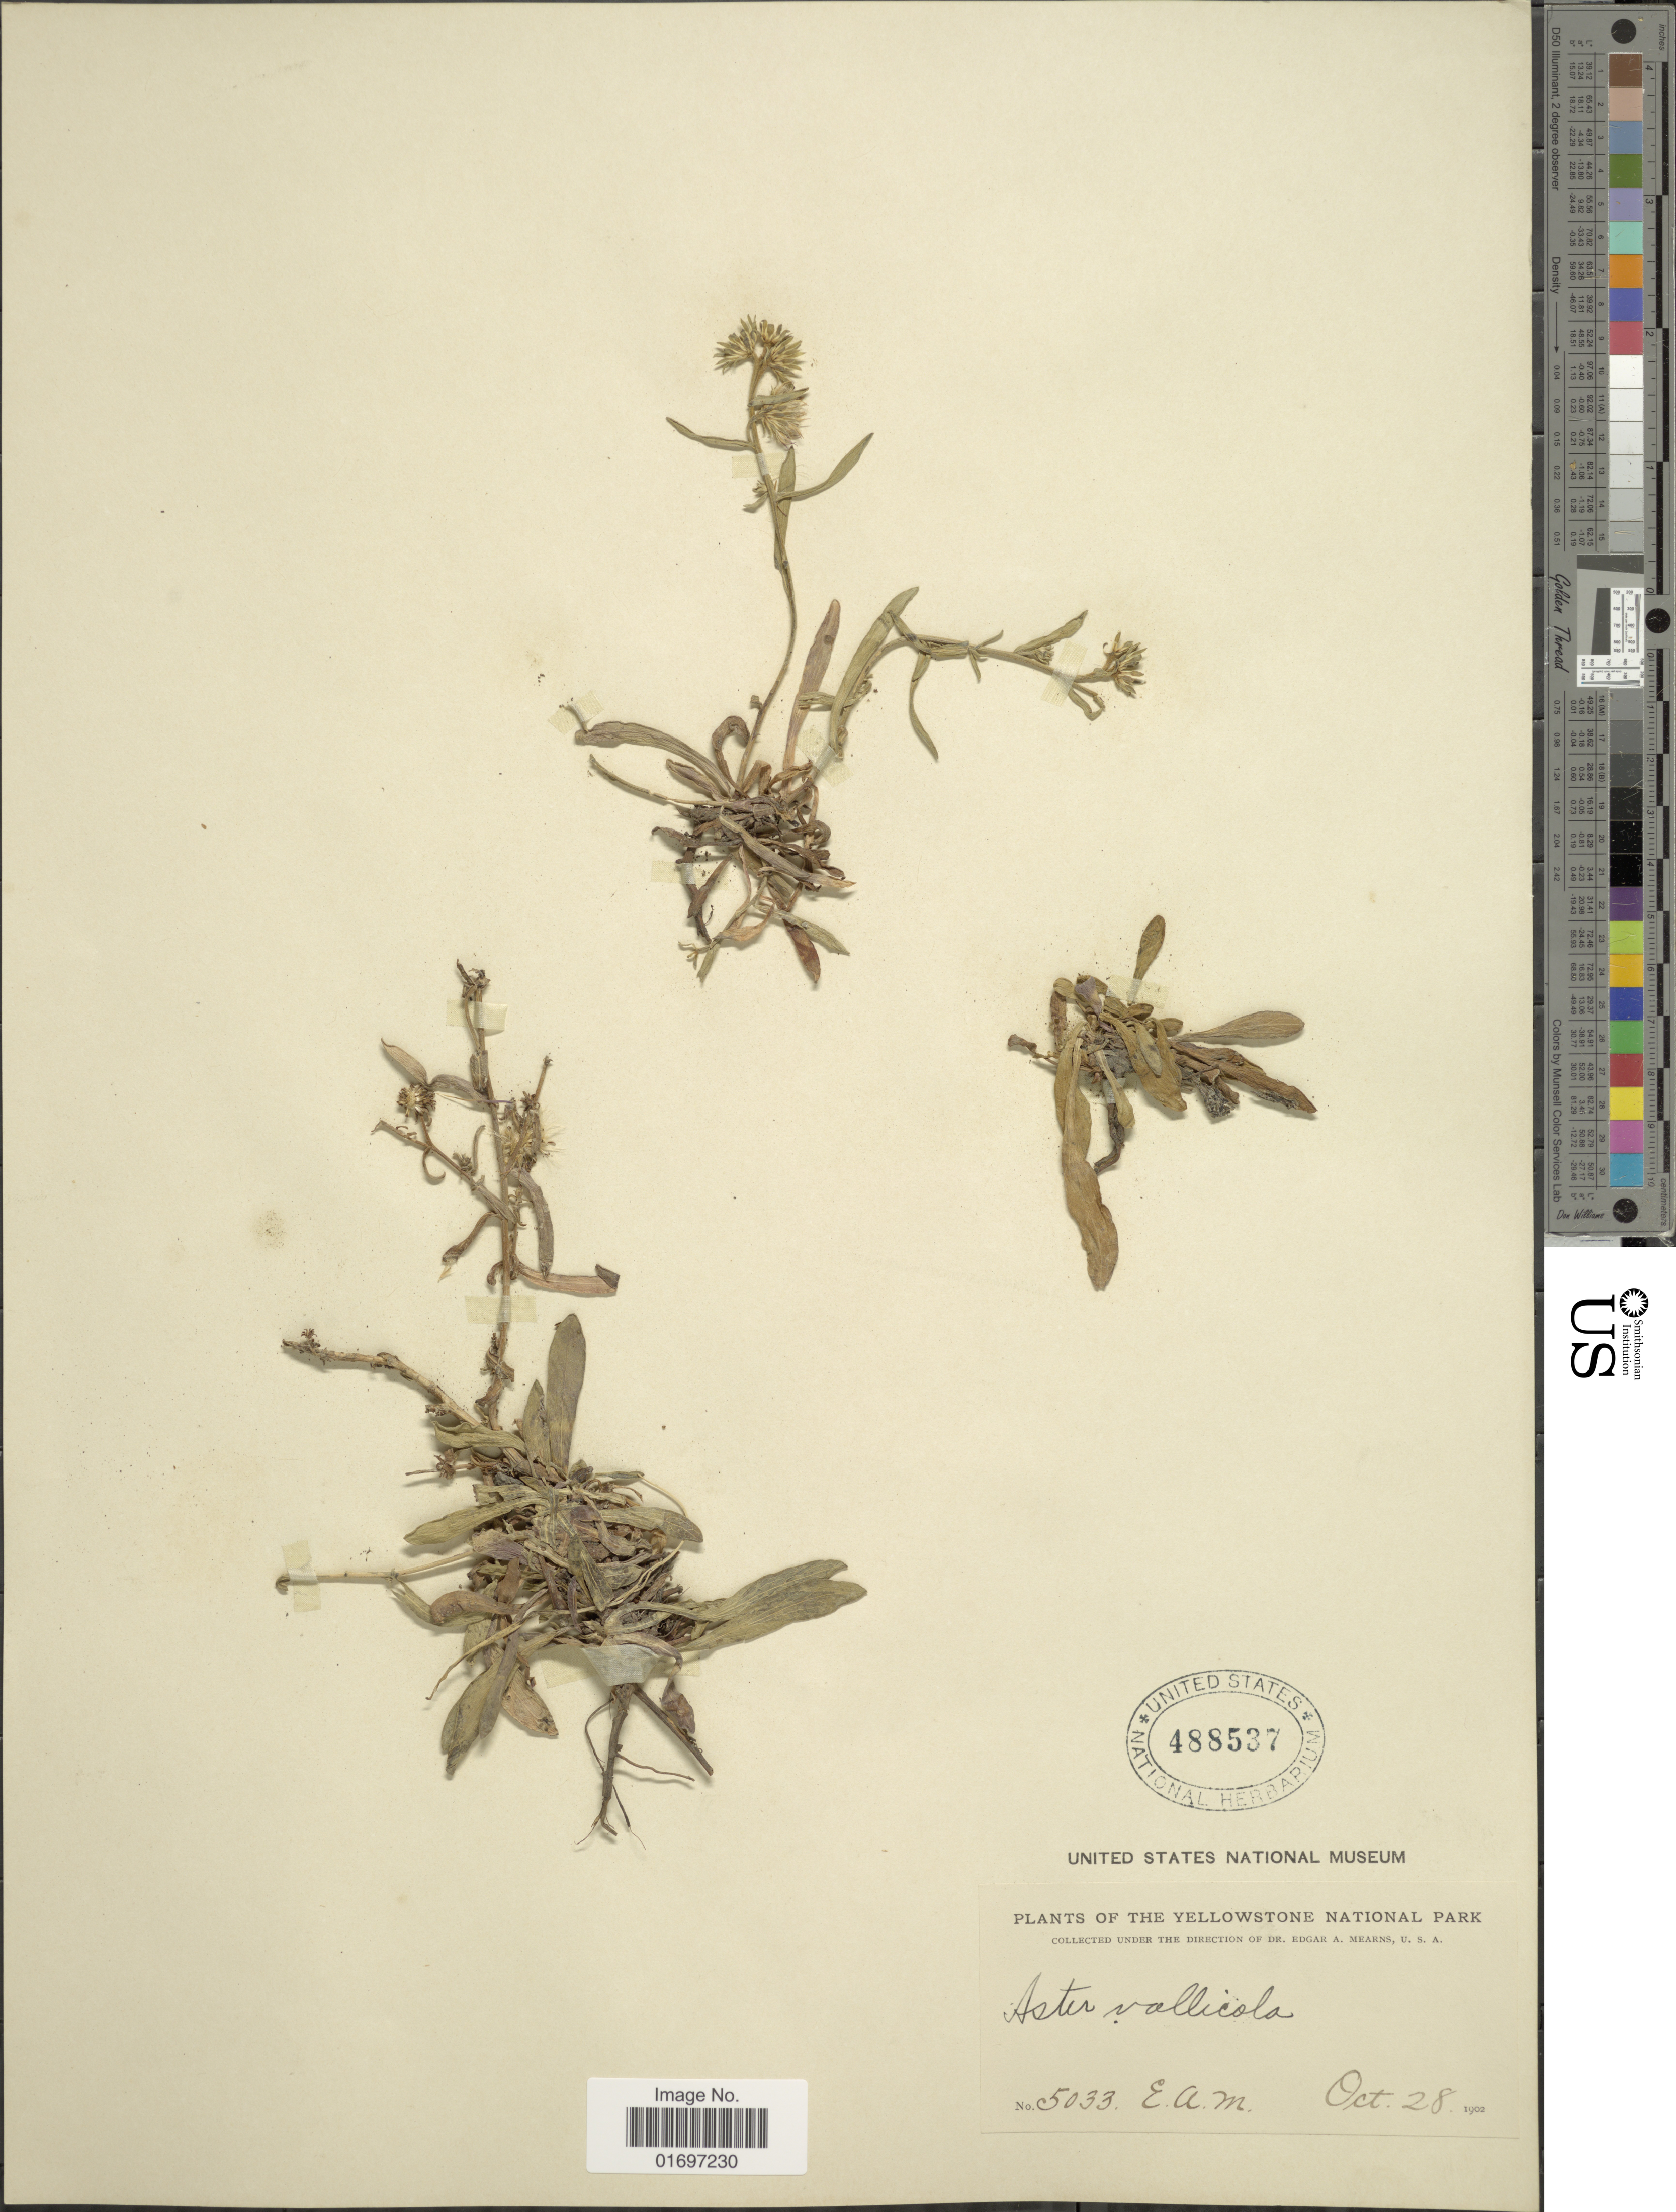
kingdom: Plantae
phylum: Tracheophyta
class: Magnoliopsida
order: Asterales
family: Asteraceae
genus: Symphyotrichum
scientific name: Symphyotrichum ascendens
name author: (Lindl.) G.L. Nesom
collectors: E. A. Mearns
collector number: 5033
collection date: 1902-10-28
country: United States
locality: Yellowstone National Park.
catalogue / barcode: US 488537